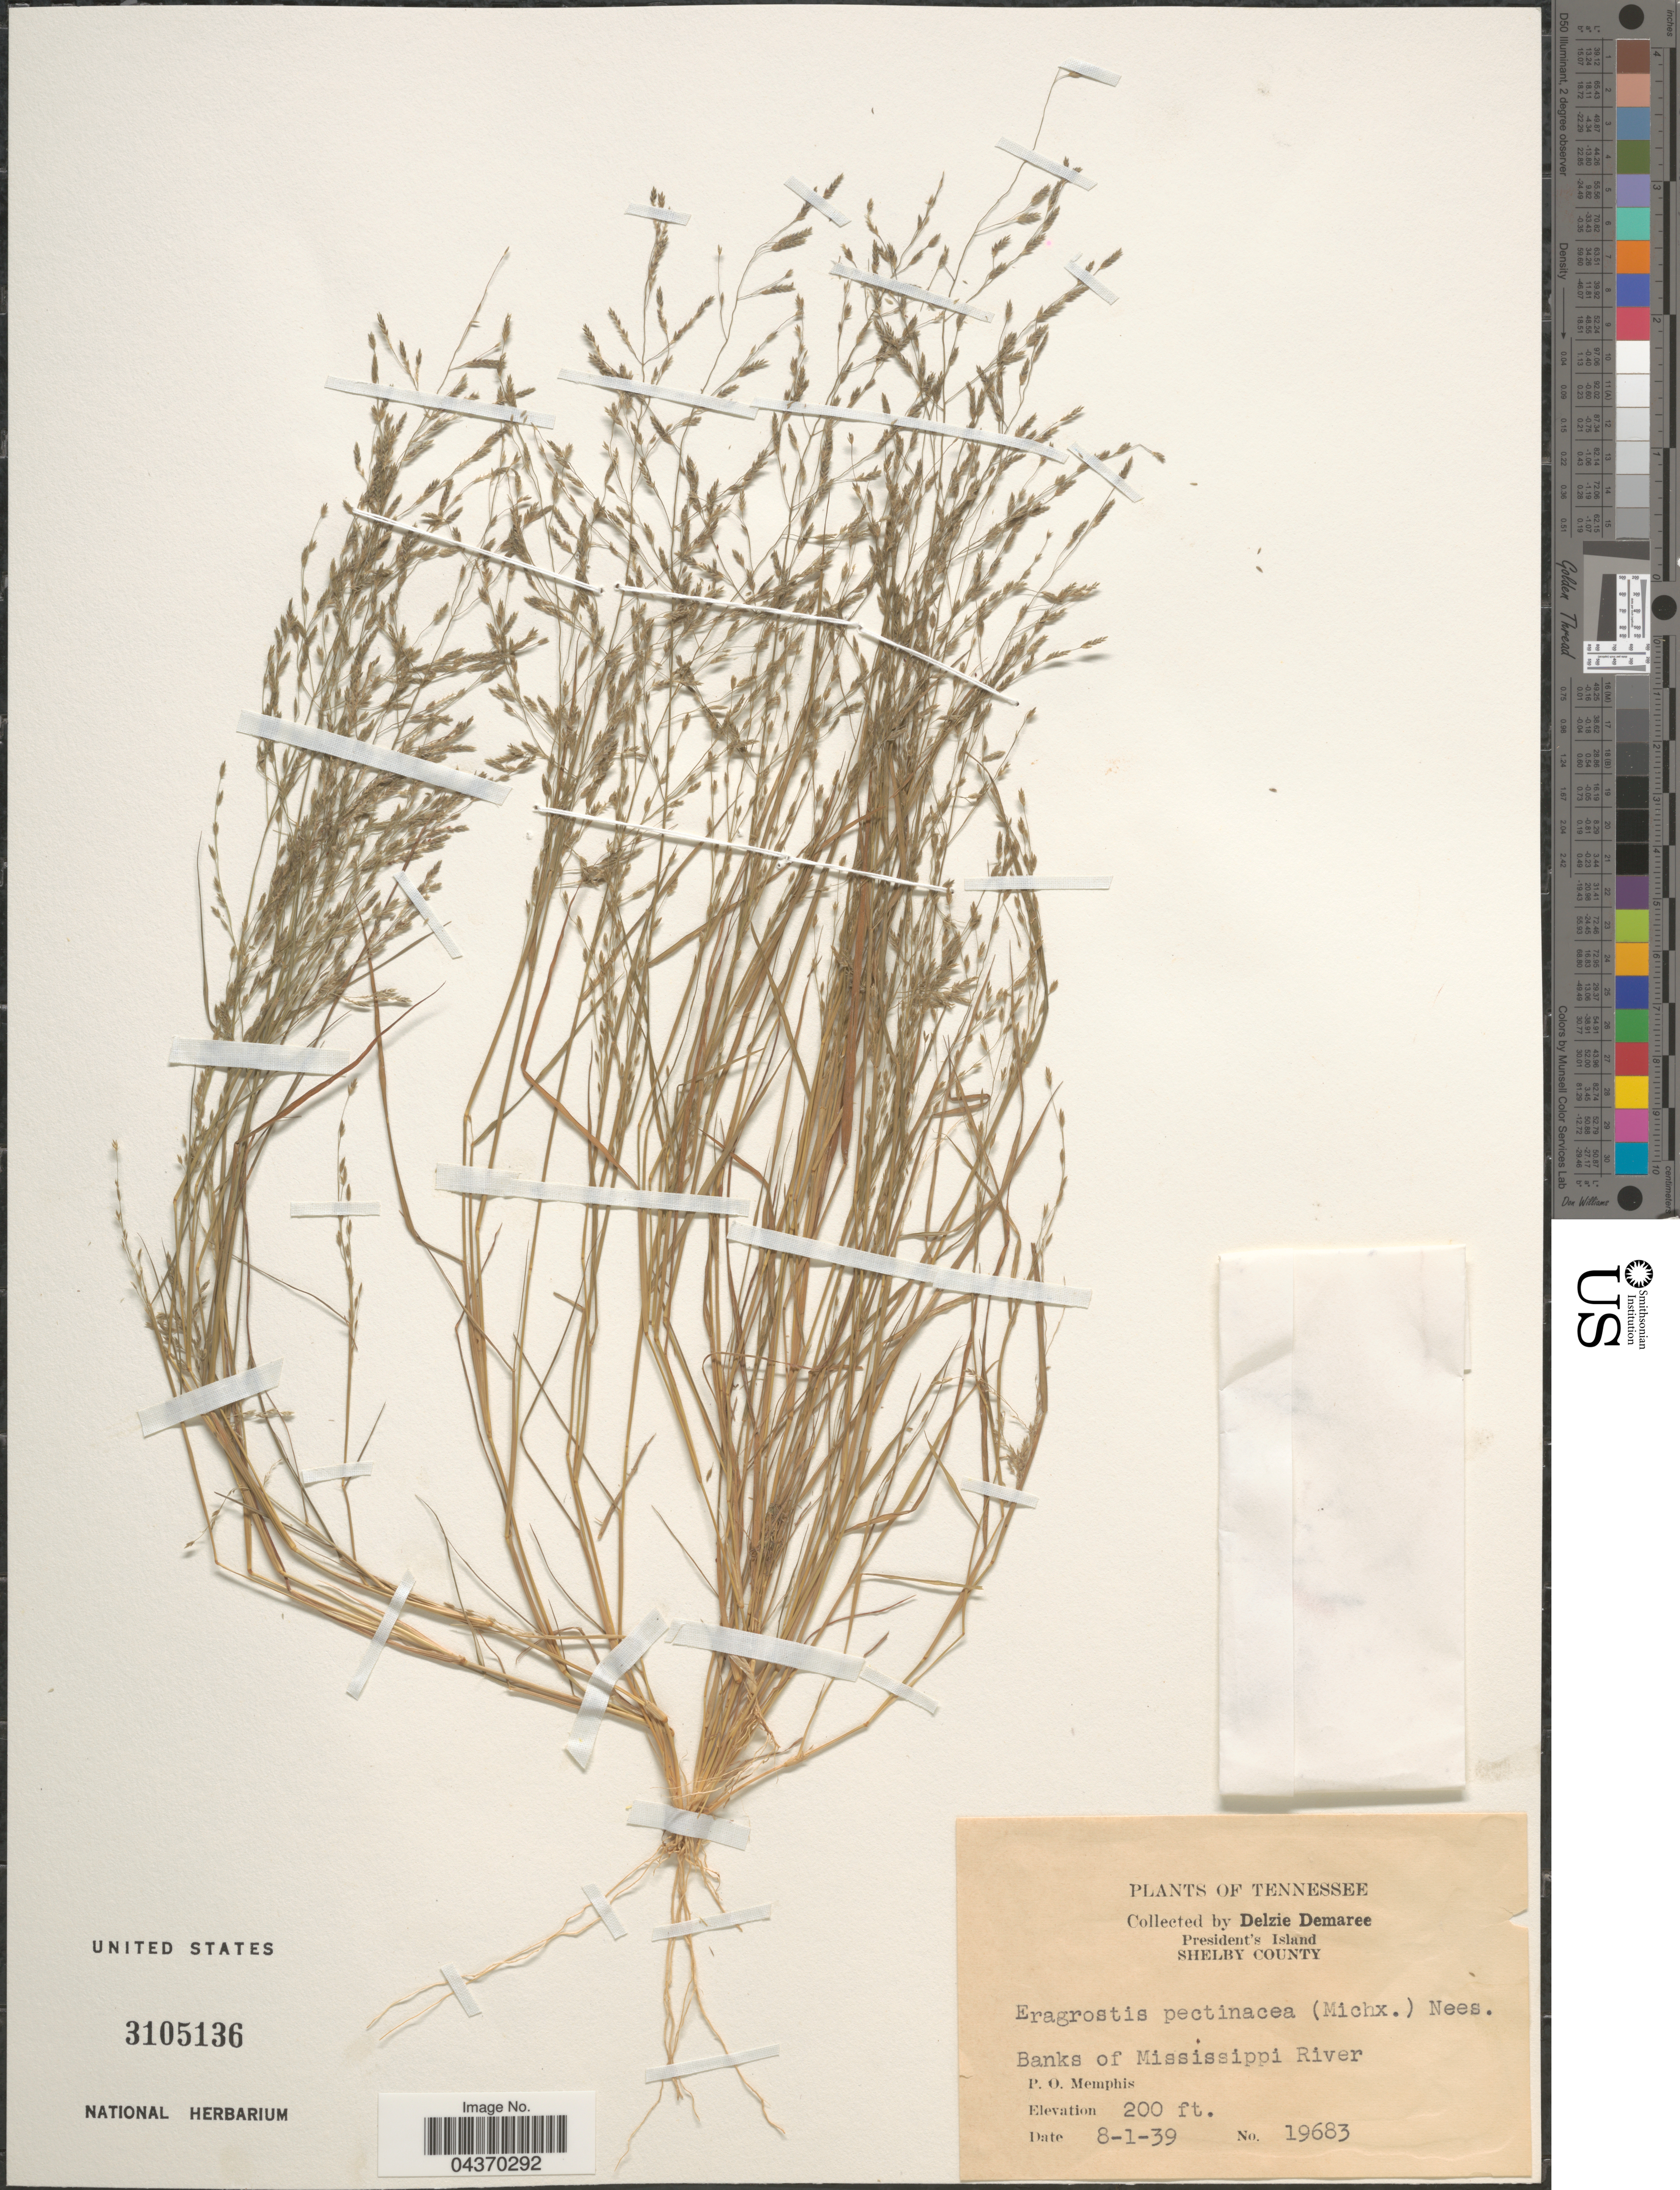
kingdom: Plantae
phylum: Tracheophyta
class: Liliopsida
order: Poales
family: Poaceae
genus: Eragrostis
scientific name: Eragrostis pectinacea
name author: (Michx.) Nees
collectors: D. Demaree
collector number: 19683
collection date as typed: Transcribed d/m/y: 1/8/39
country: United States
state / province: Tennessee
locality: President's Island. Shelby County. Banks of Mississippi River. P.O. Memphis.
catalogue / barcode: US 3105136